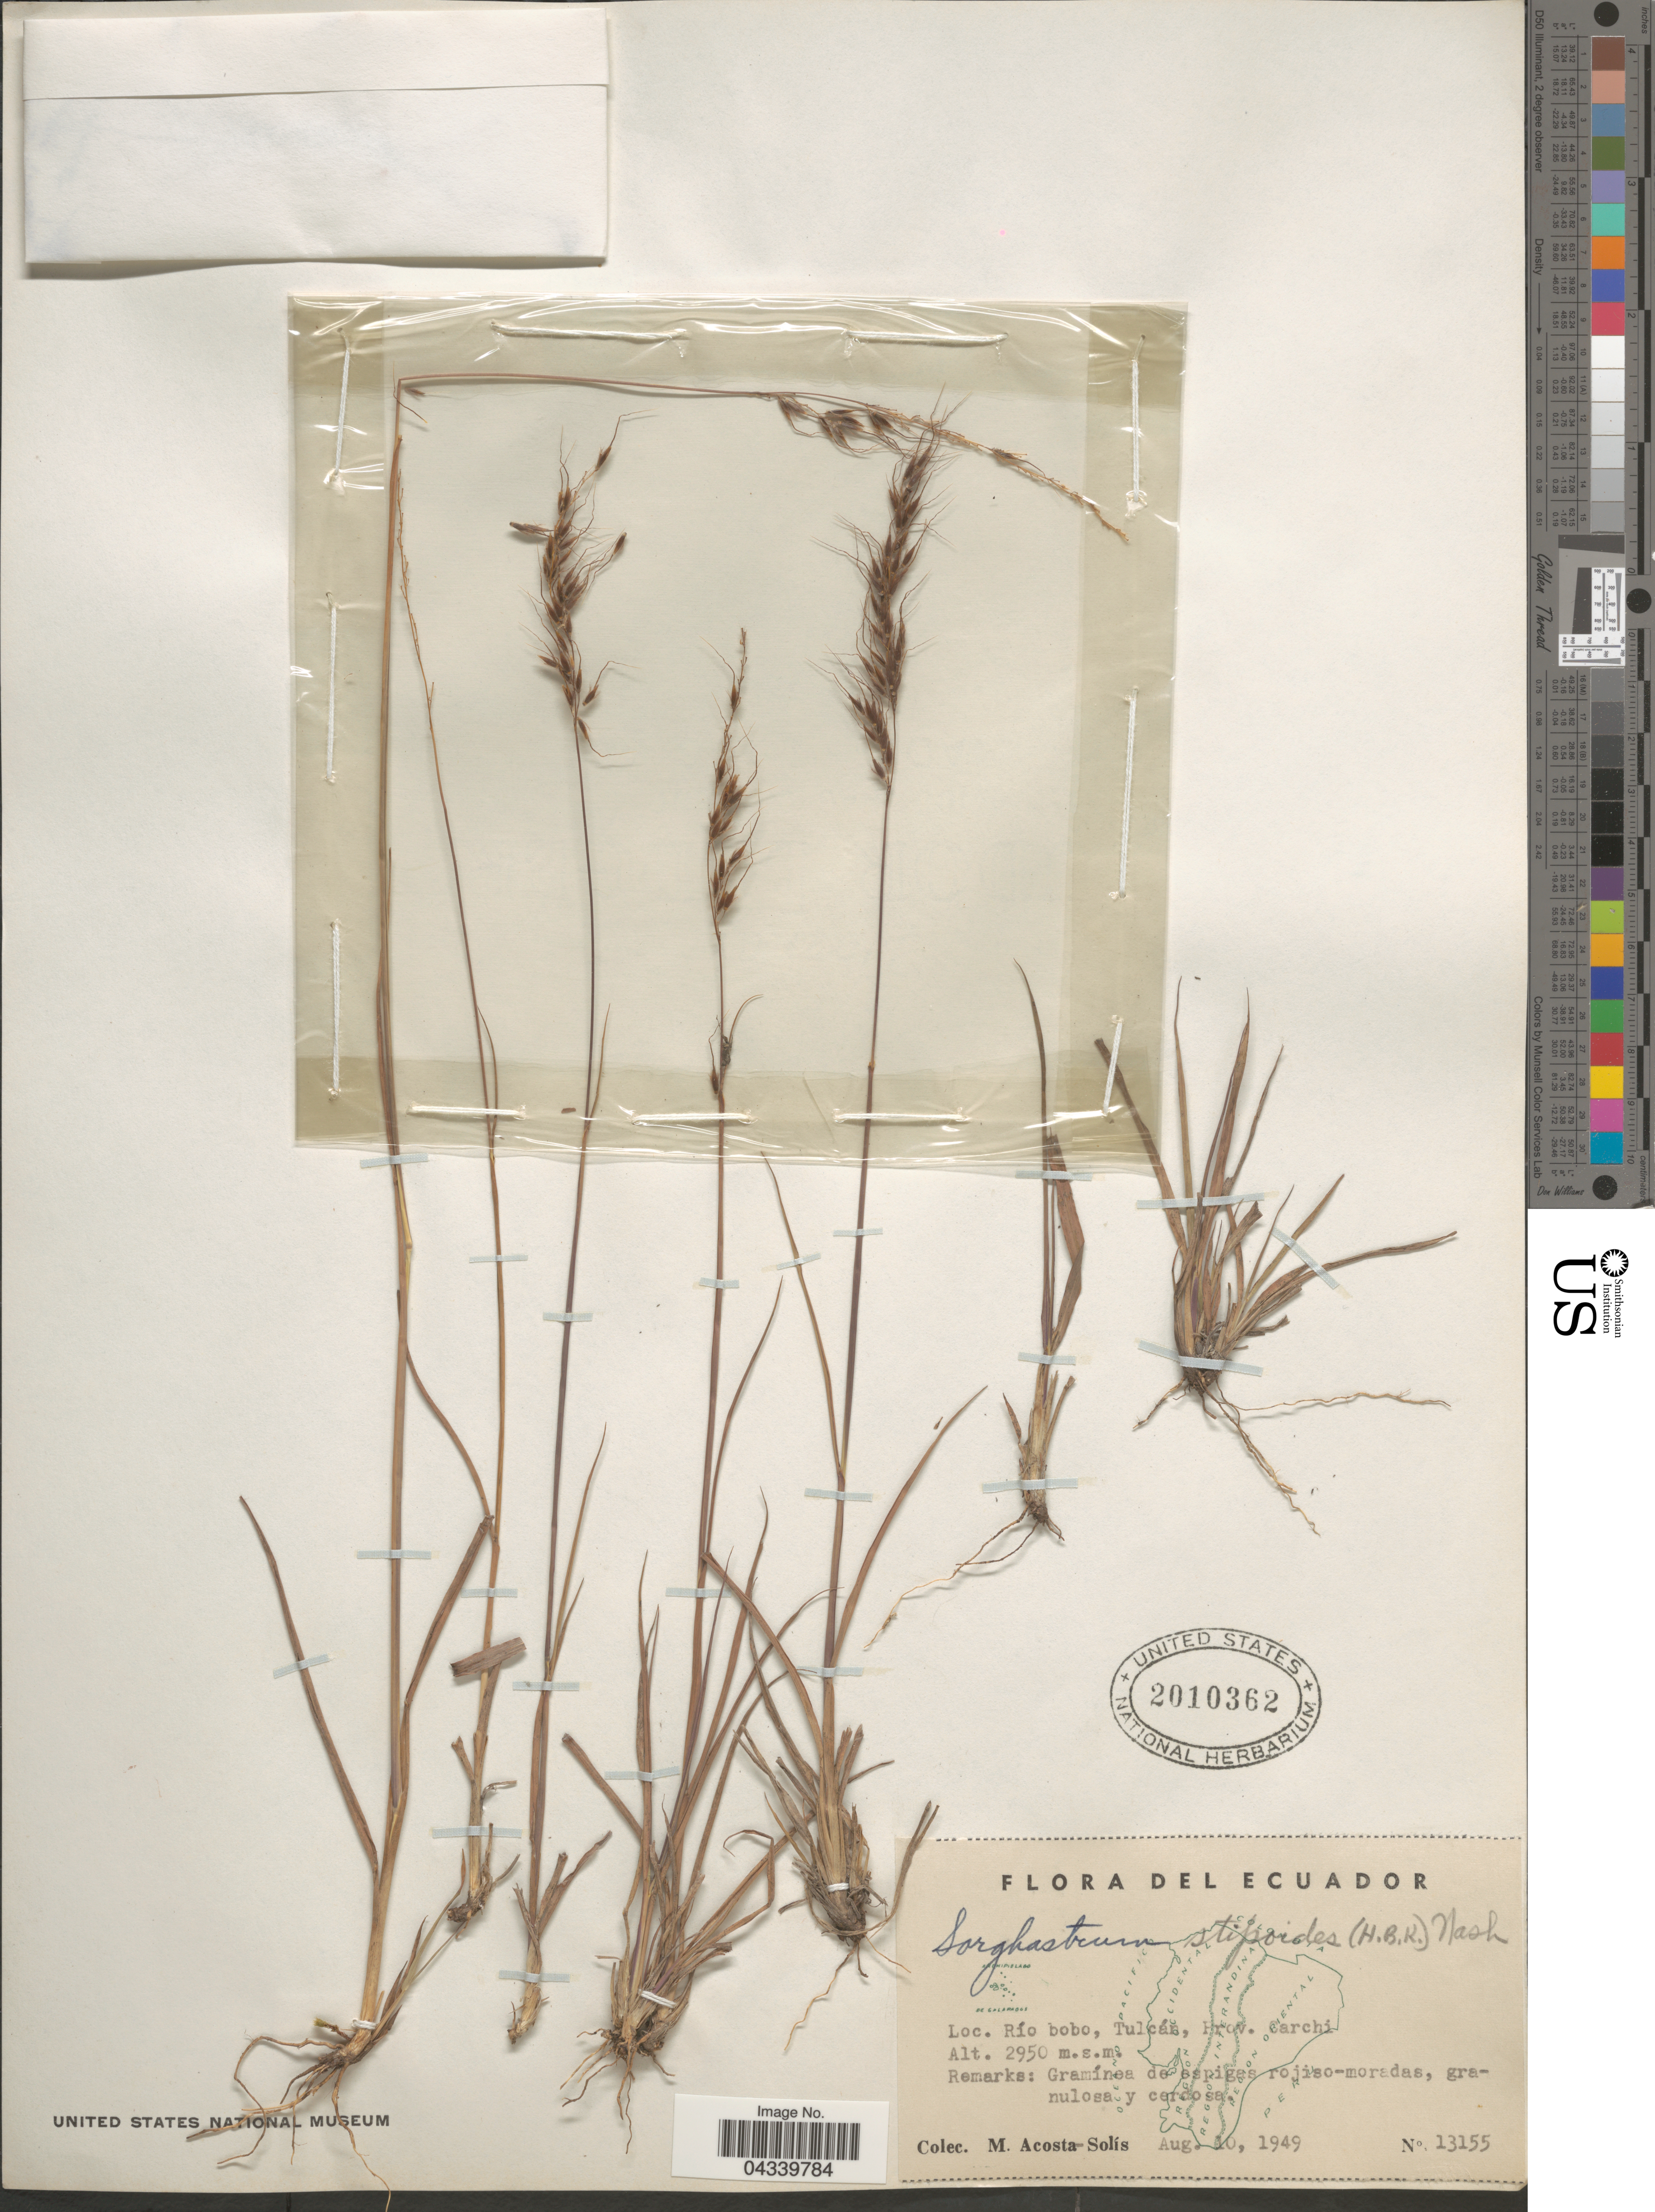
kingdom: Plantae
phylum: Tracheophyta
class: Liliopsida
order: Poales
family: Poaceae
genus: Sorghastrum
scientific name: Sorghastrum stipoides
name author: (Kunth) Nash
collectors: M. Acosta Solis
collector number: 13155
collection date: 1949-08-10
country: Ecuador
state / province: Carchi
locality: Río bobo, Tulcán.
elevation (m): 2950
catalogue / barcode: US 2010362